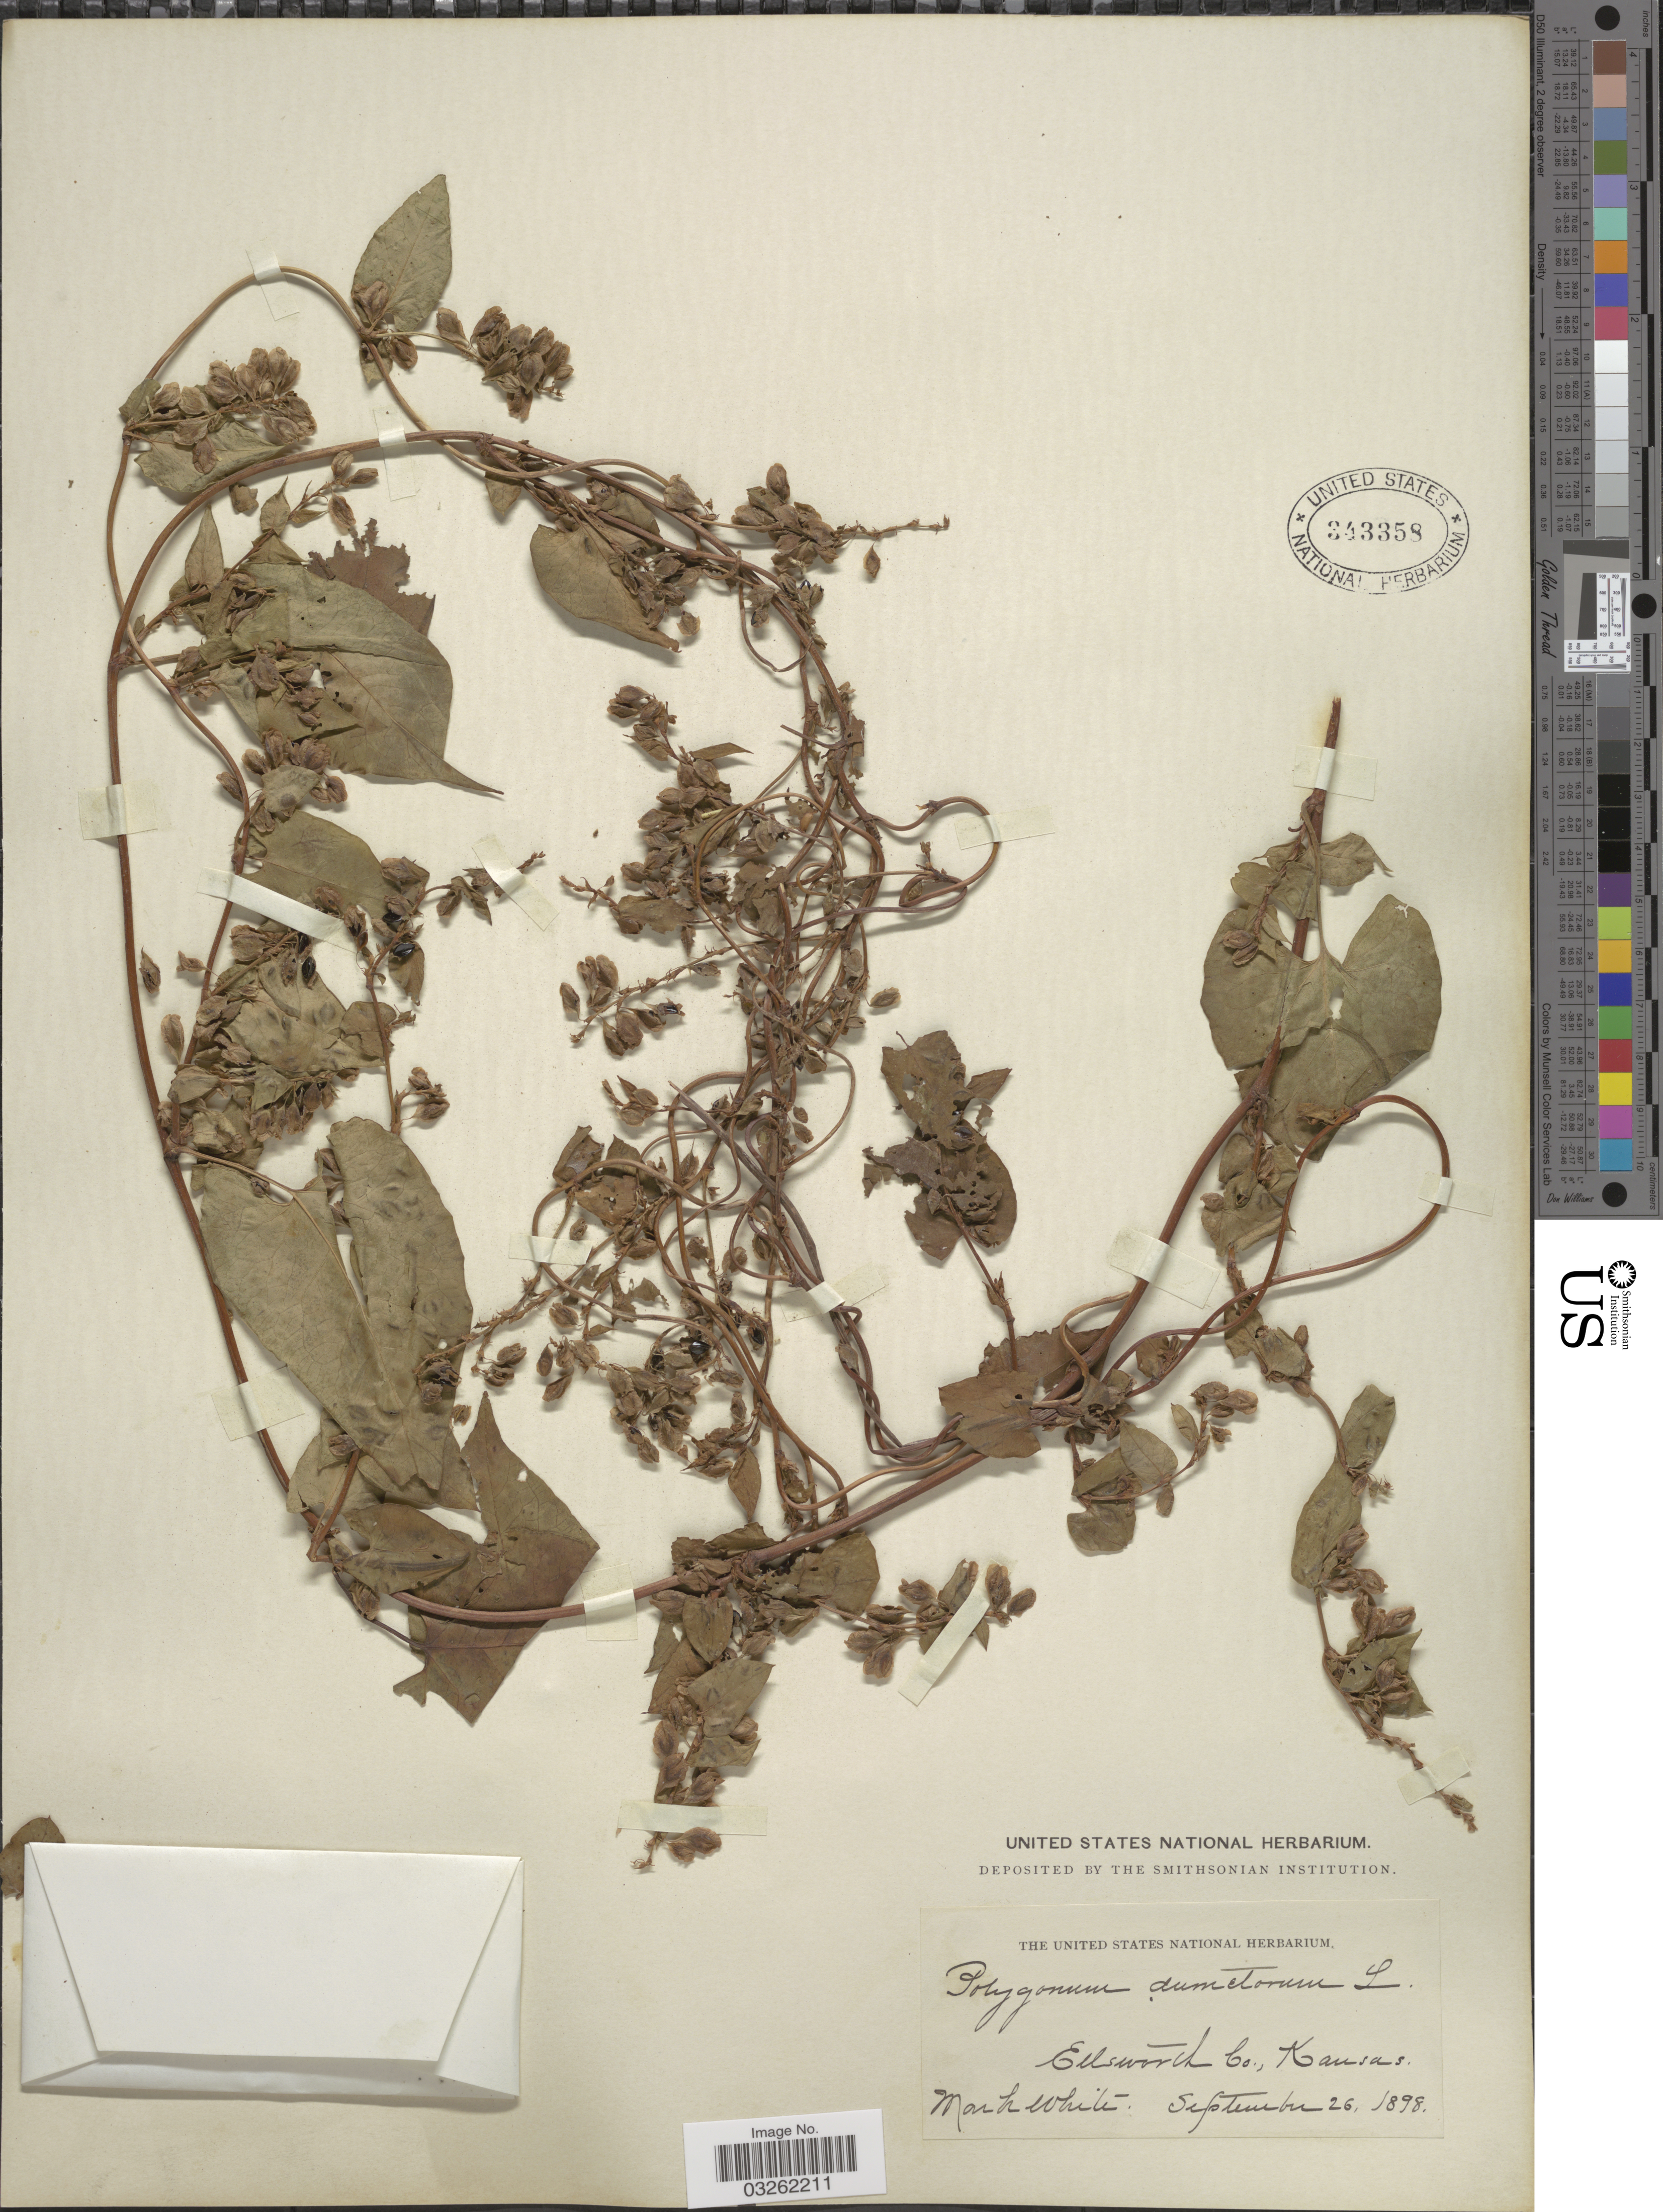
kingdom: Plantae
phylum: Tracheophyta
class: Magnoliopsida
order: Caryophyllales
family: Polygonaceae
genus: Fallopia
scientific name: Fallopia scandens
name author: (L.) Holub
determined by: Strong, Mark T., (BOT), Smithsonian Institution - National Museum of Natural History (UNITED STATES)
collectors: M. White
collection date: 1898-09-26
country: United States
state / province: Kansas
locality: Ellworth Co.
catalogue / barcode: US 343358